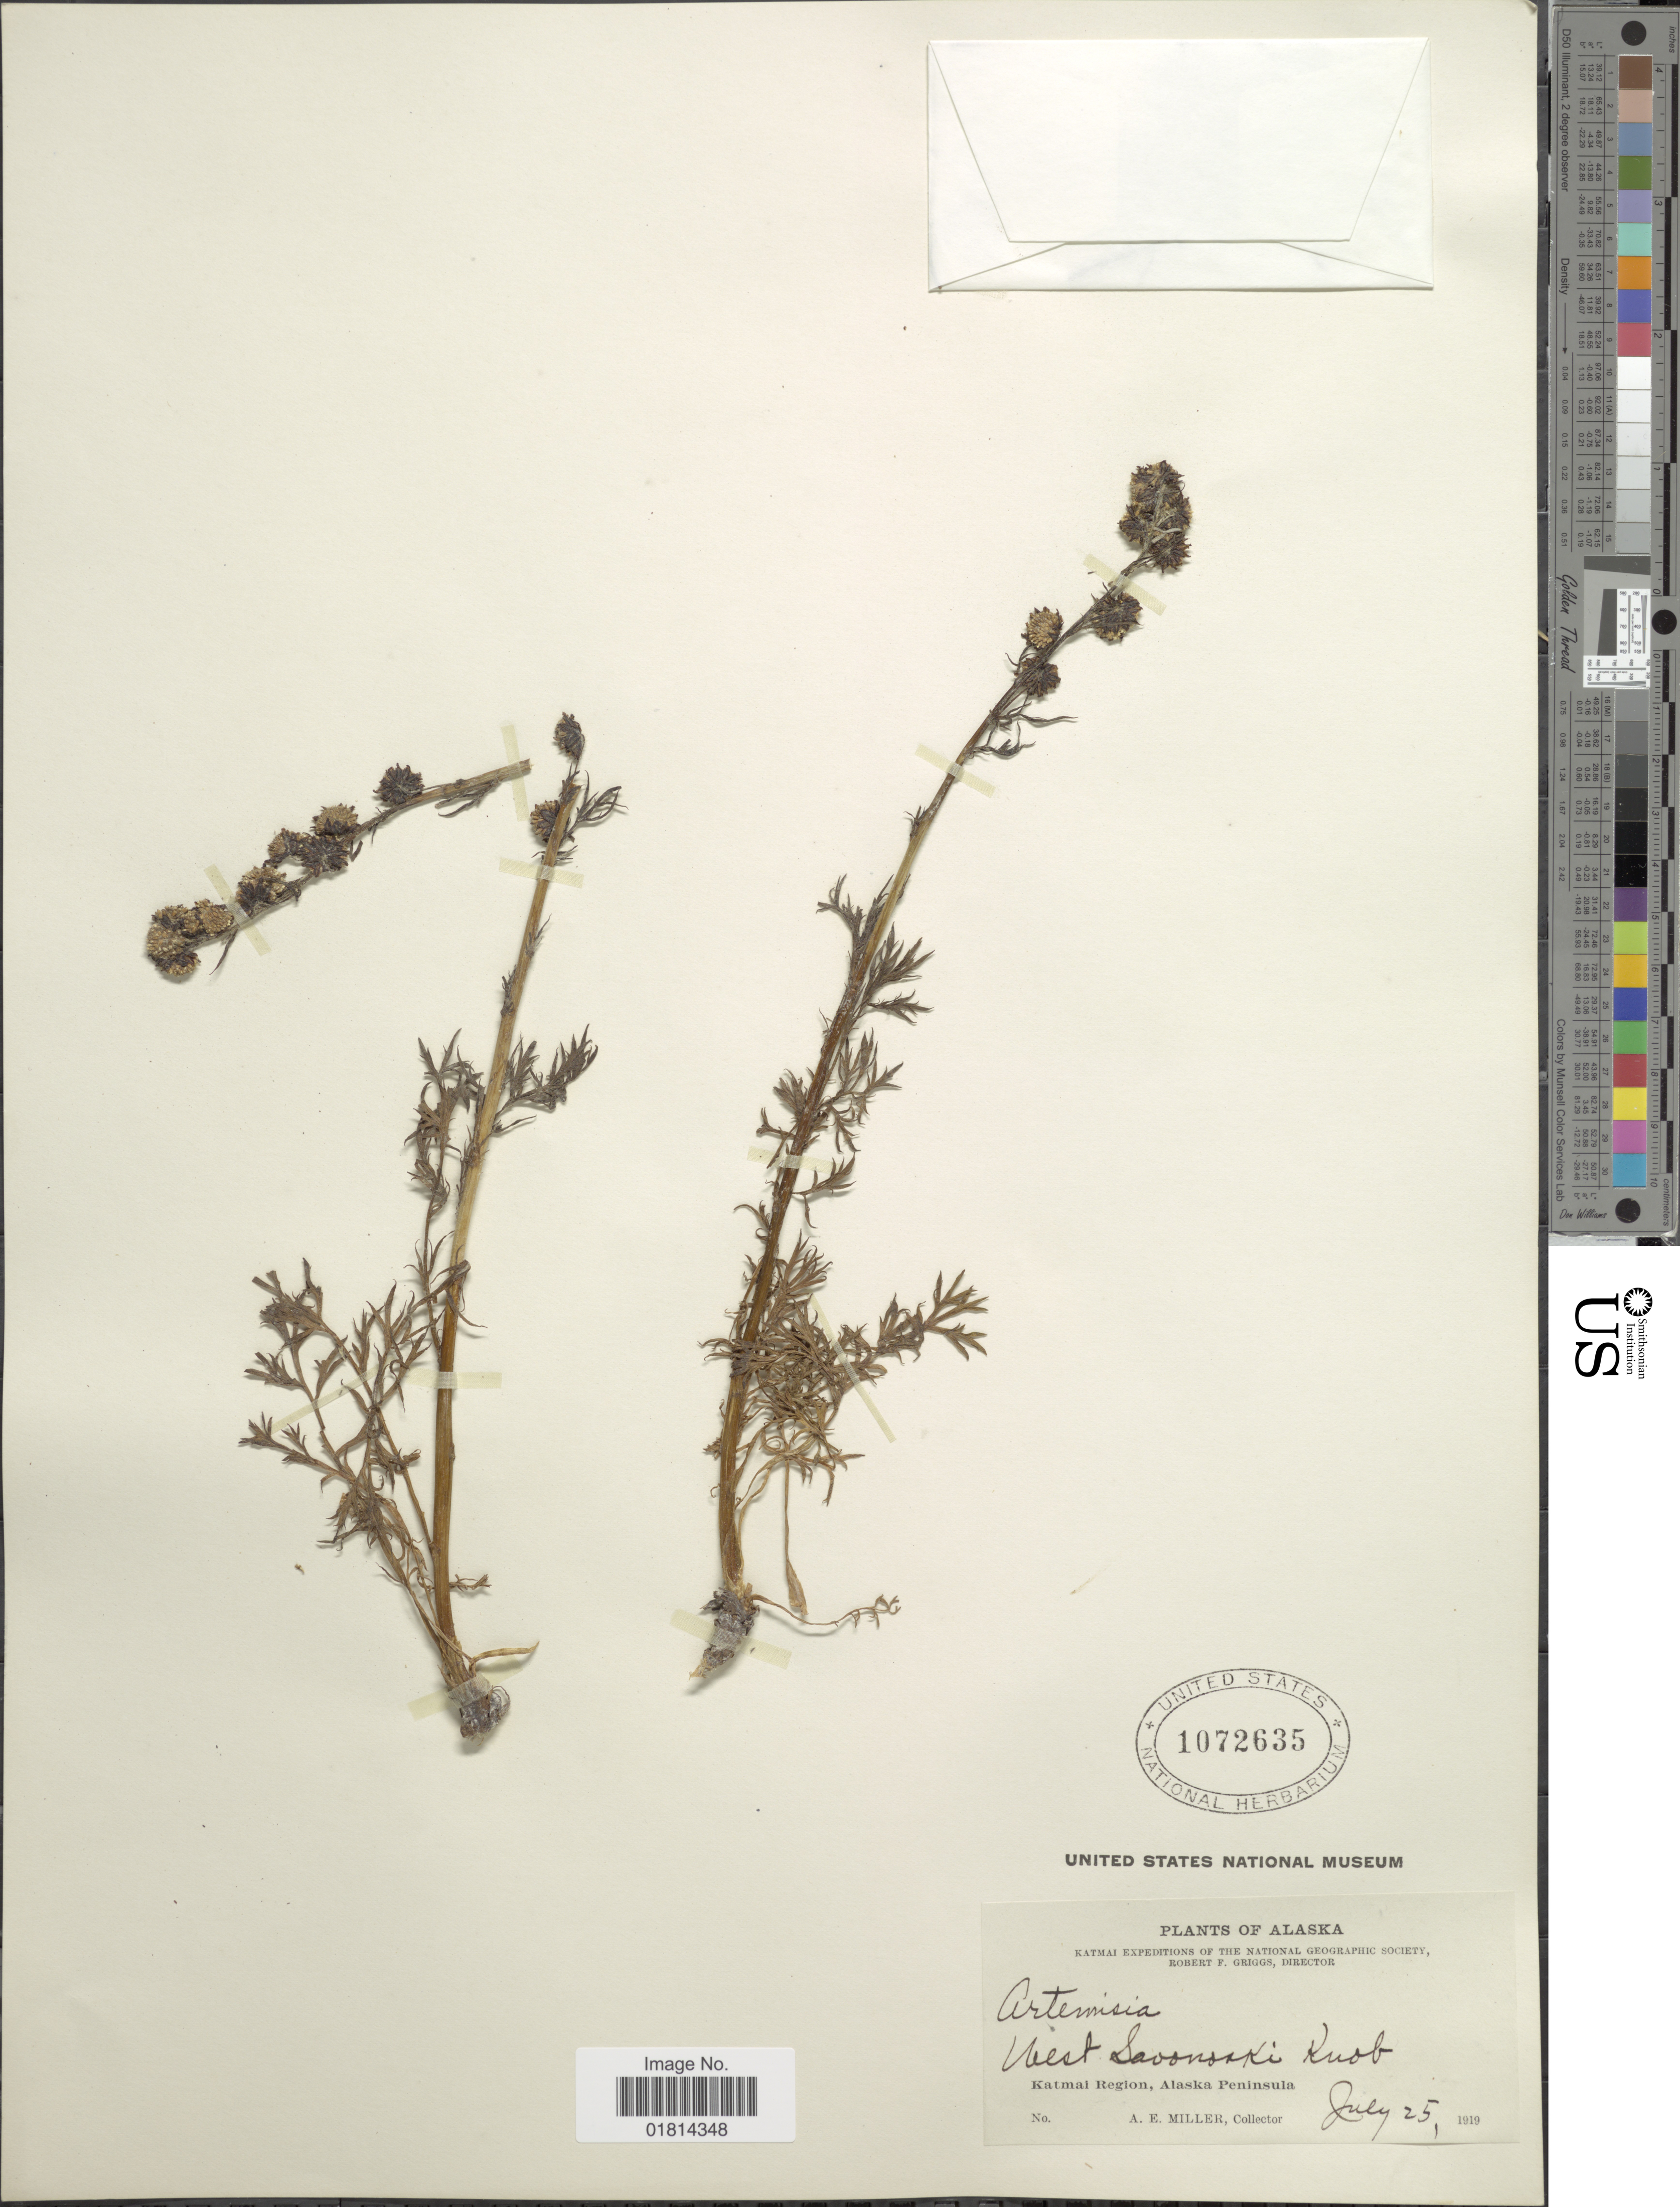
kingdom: Plantae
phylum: Tracheophyta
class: Magnoliopsida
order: Asterales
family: Asteraceae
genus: Artemisia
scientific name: Artemisia arctica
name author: Less.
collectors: A. E. Miller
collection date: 1919-07-25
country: United States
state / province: Alaska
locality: West Savonoski Knob. Katmai Region, Alaska Peninsula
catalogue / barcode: US 1072635